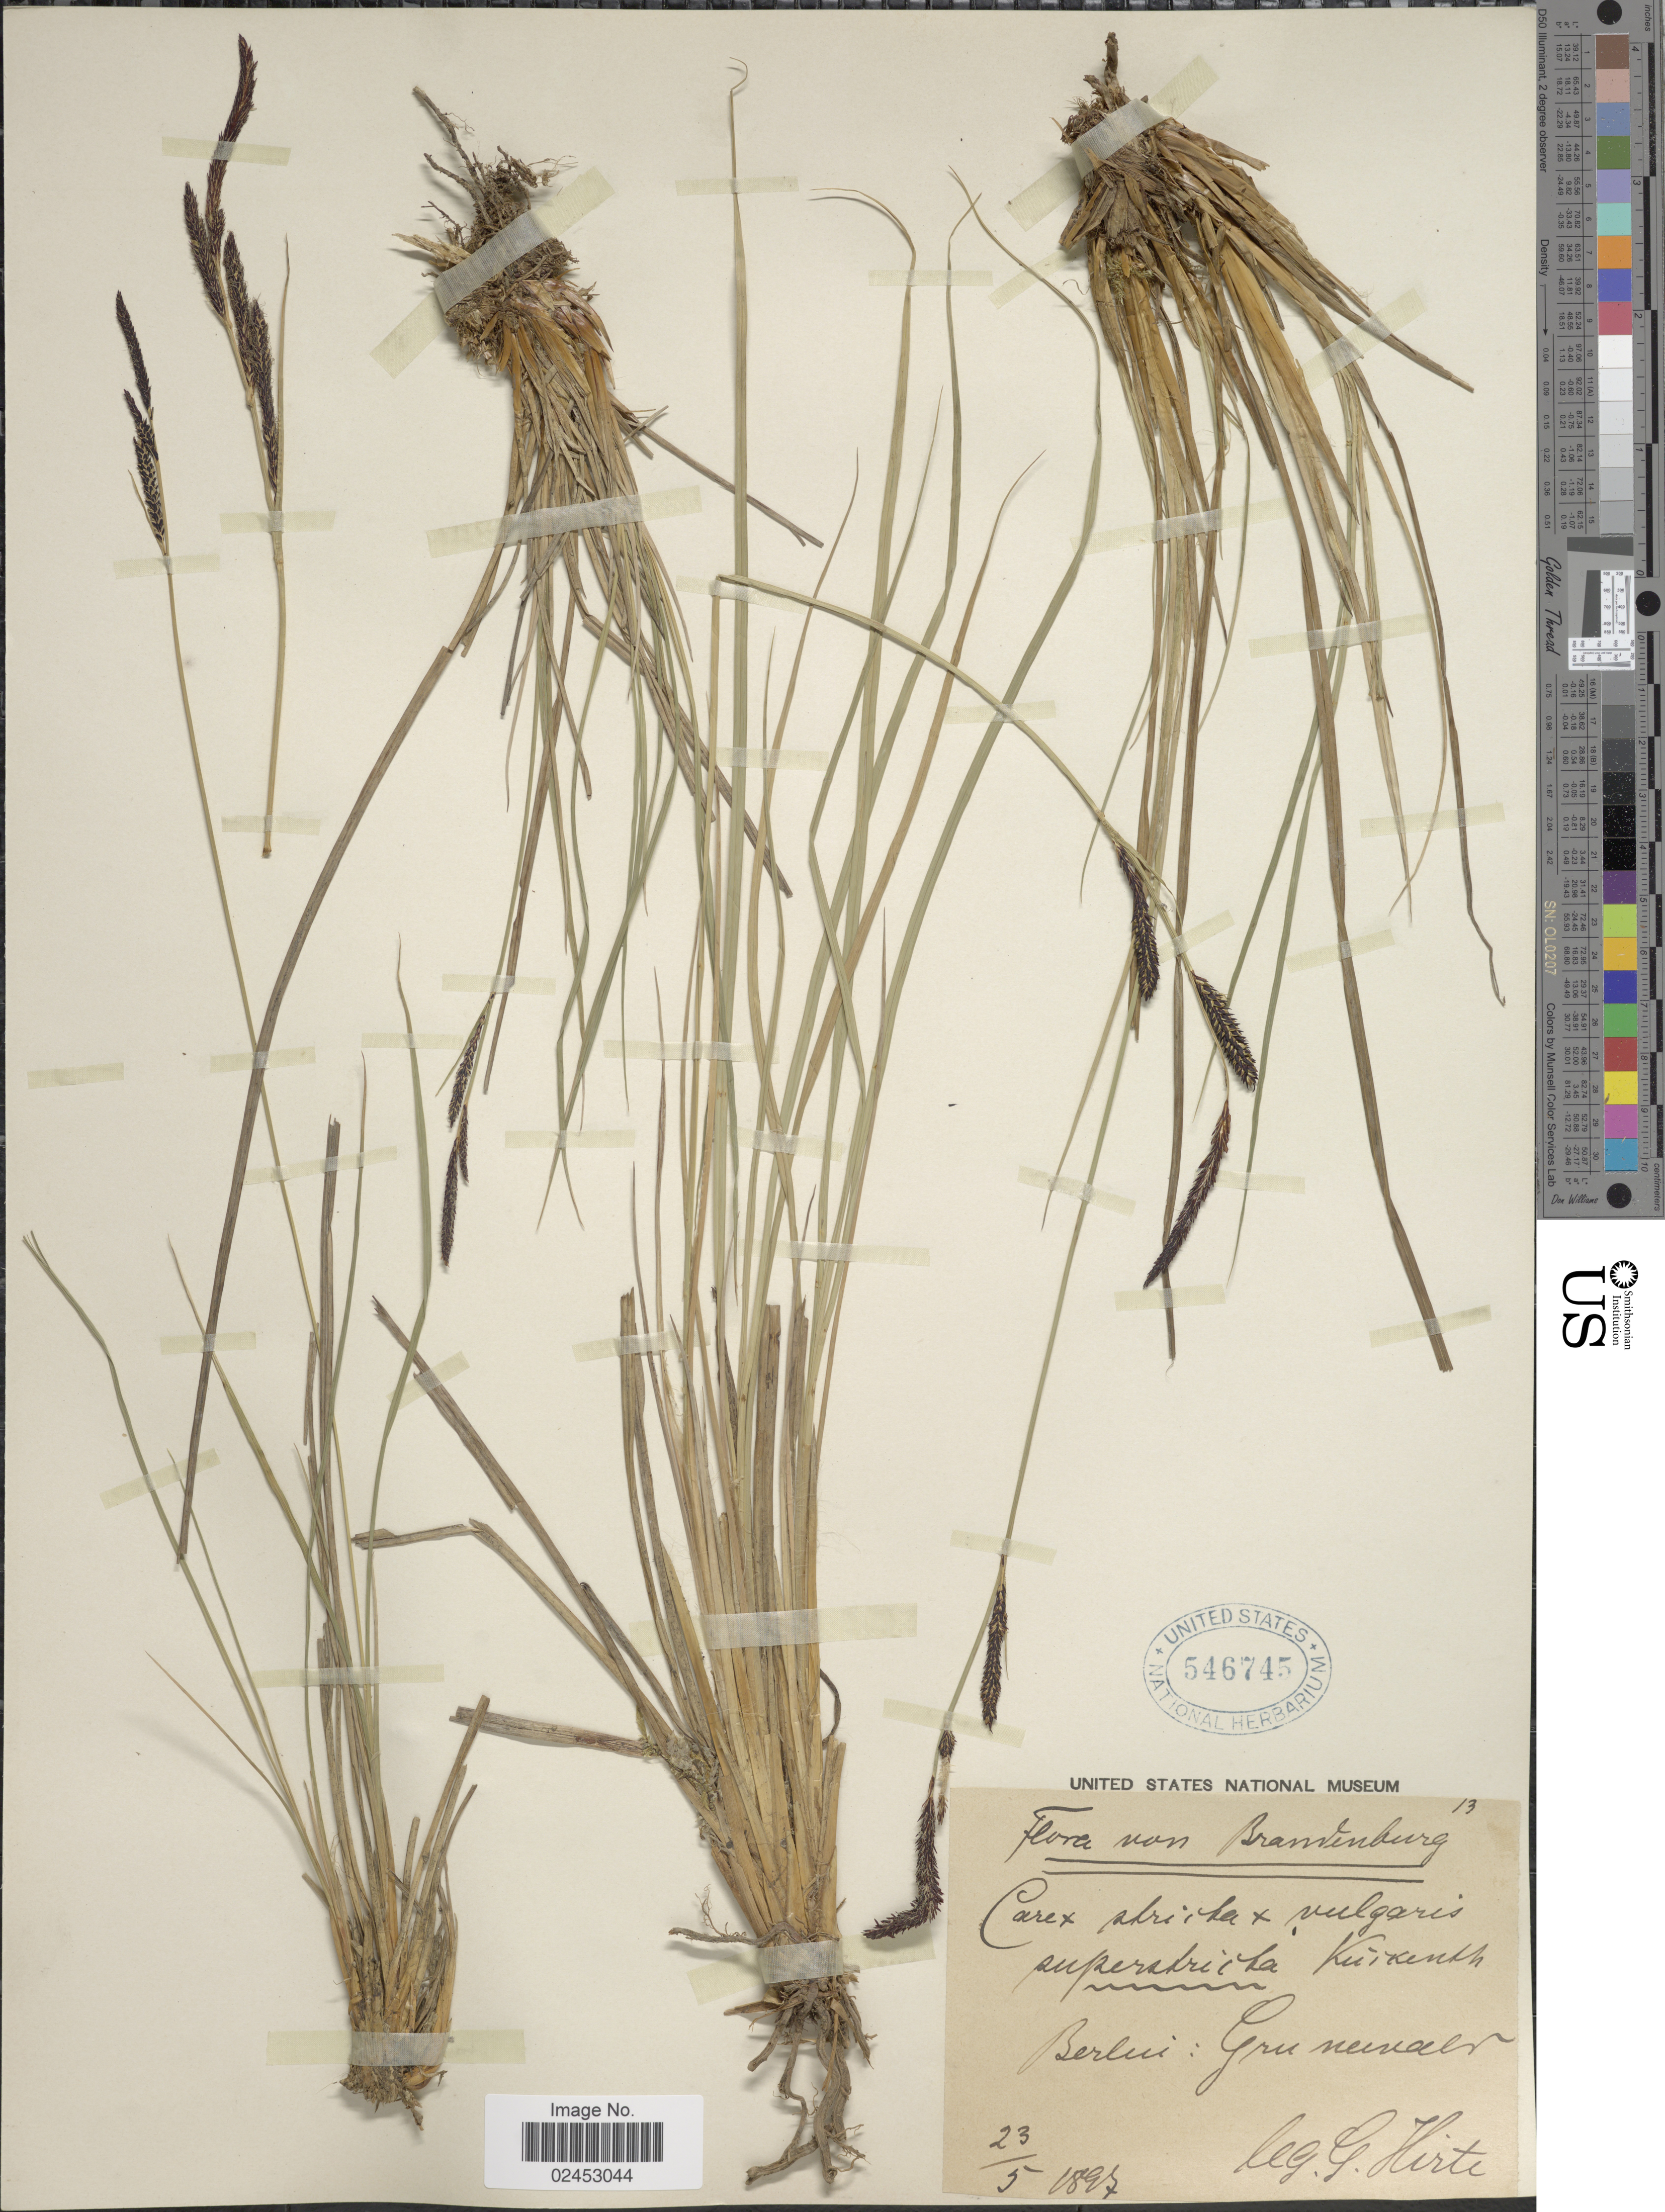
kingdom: Plantae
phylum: Tracheophyta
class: Liliopsida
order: Poales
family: Cyperaceae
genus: Carex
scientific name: Carex stricta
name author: Lam.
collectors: G. Hirte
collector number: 13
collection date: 1897-05-23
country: Germany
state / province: Brandenburg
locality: Berlin: Grunuvaer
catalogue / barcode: US 546745